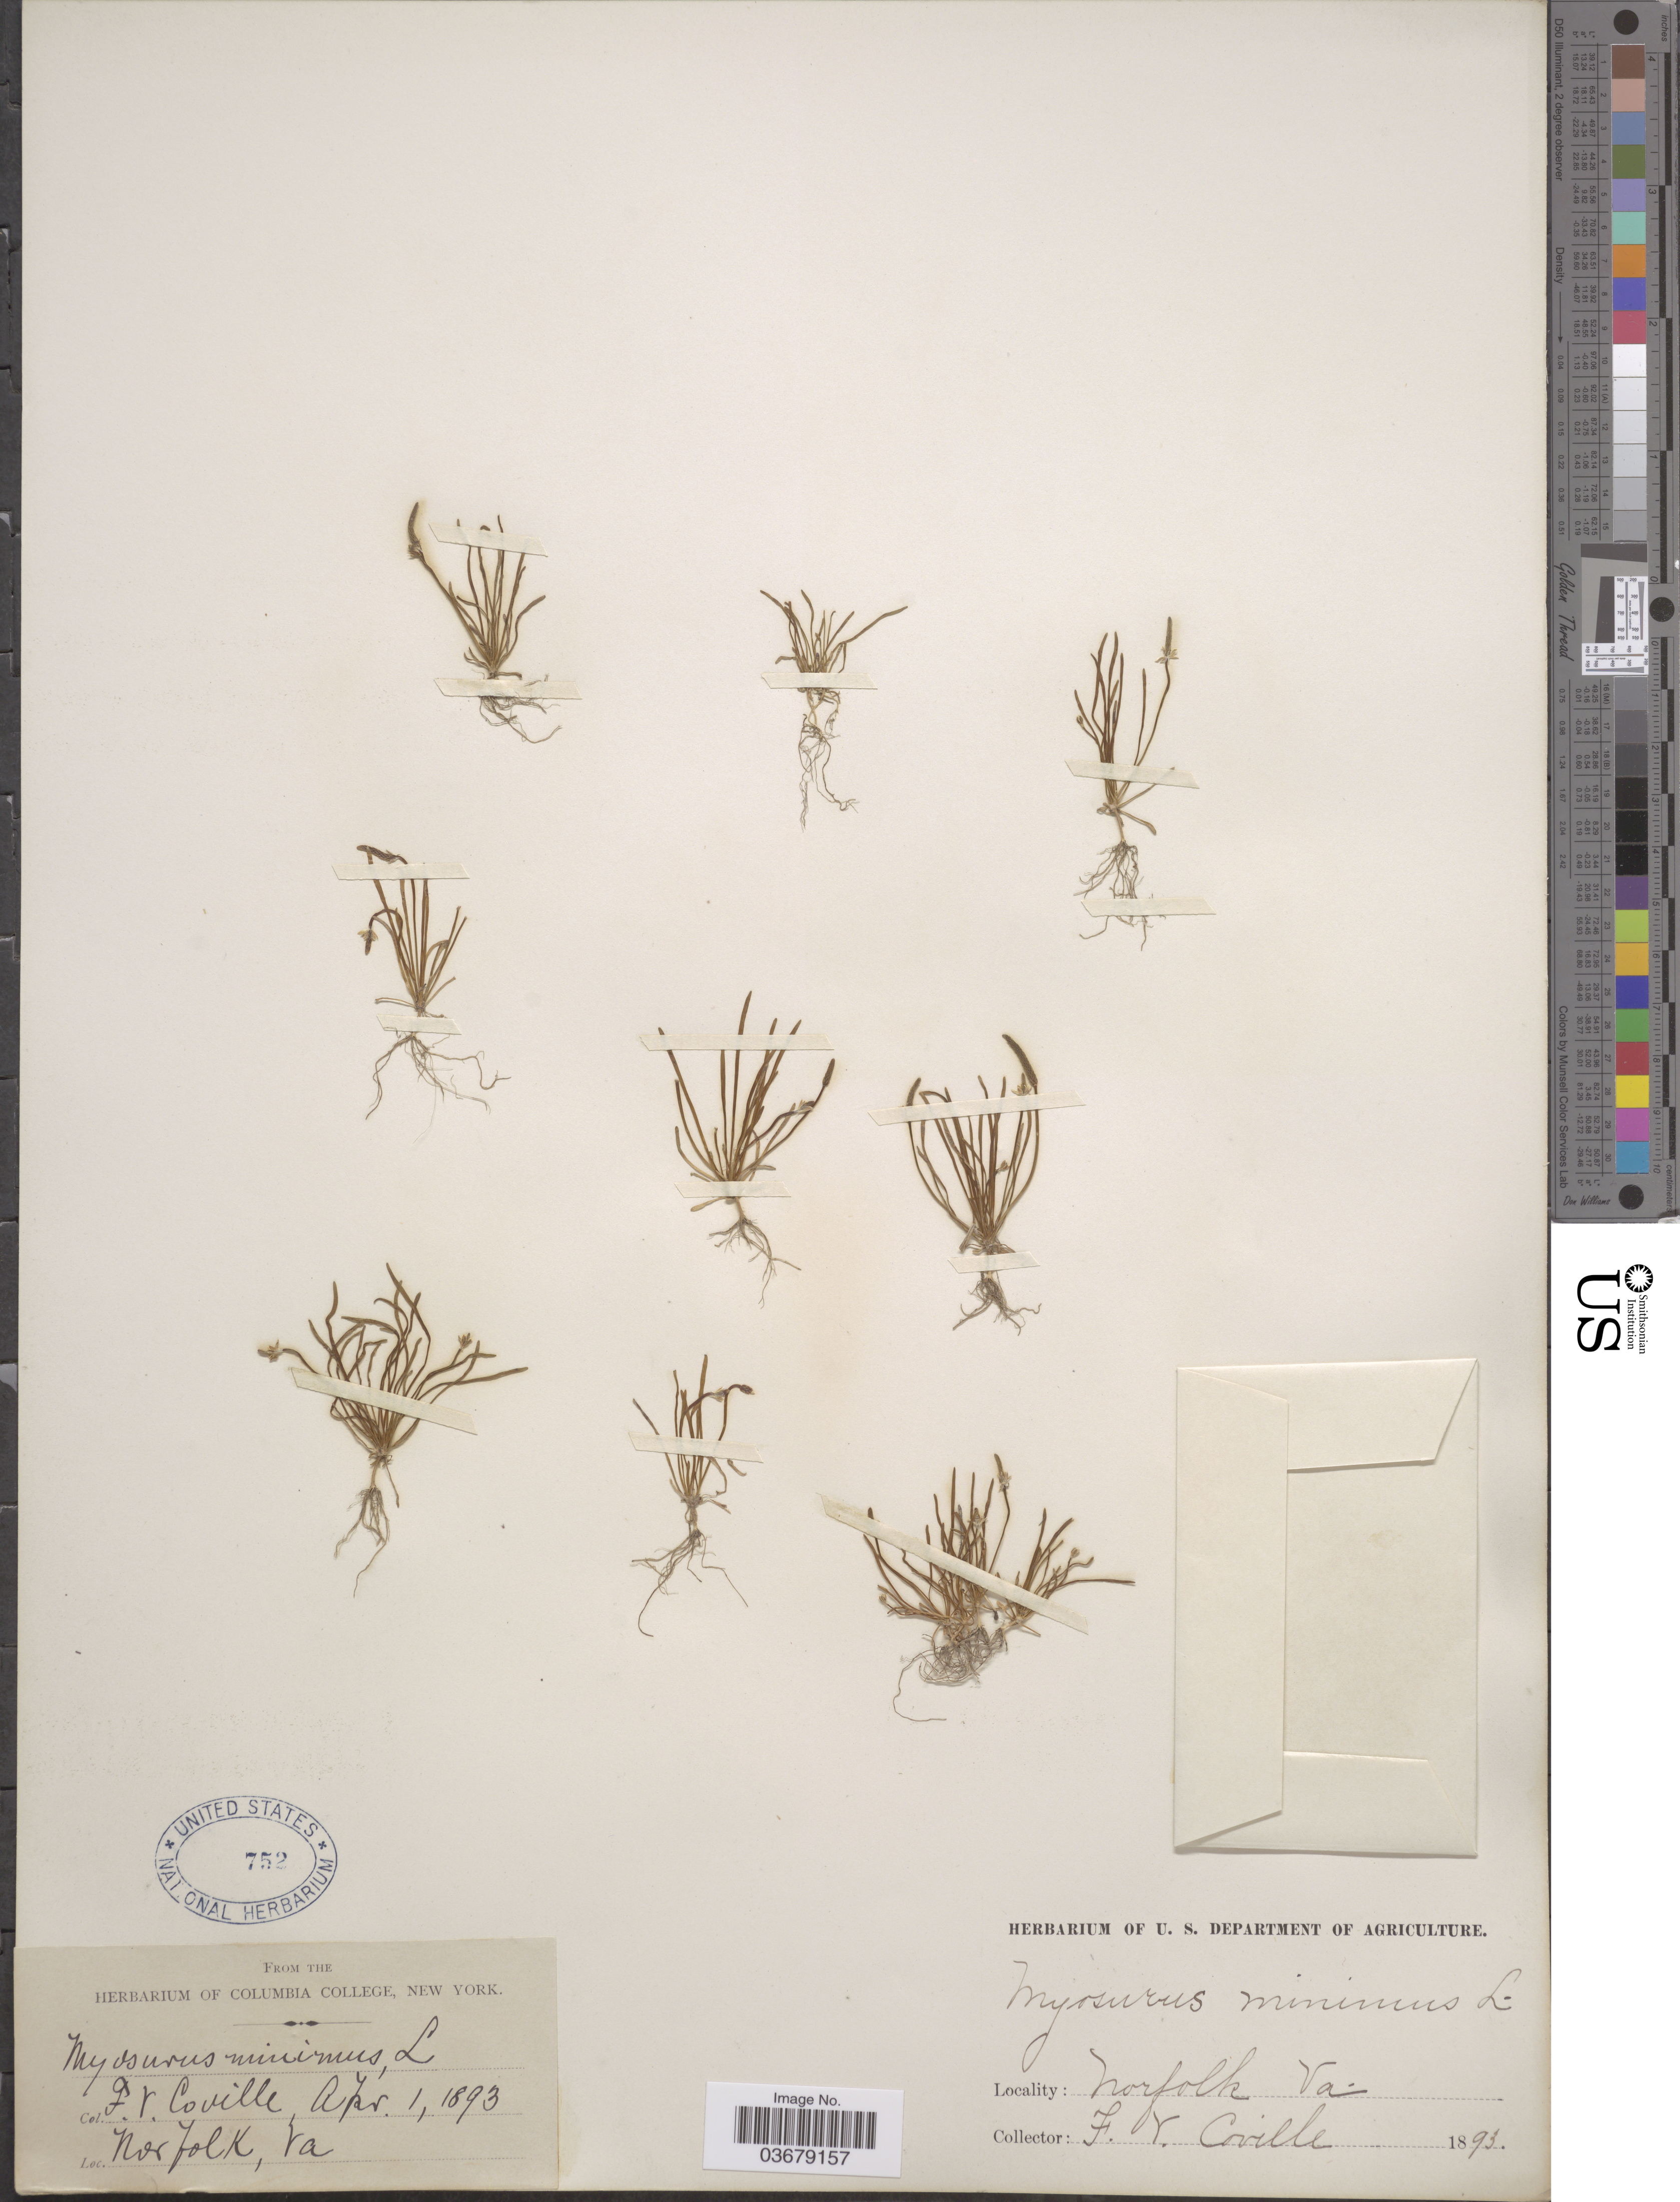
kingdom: Plantae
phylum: Tracheophyta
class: Magnoliopsida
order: Ranunculales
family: Ranunculaceae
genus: Myosurus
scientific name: Myosurus minimus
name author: L.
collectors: Coville, F. C.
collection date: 1893-04-01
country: United States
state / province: Virginia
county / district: City of Norfolk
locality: Norfolk.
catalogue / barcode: US 752